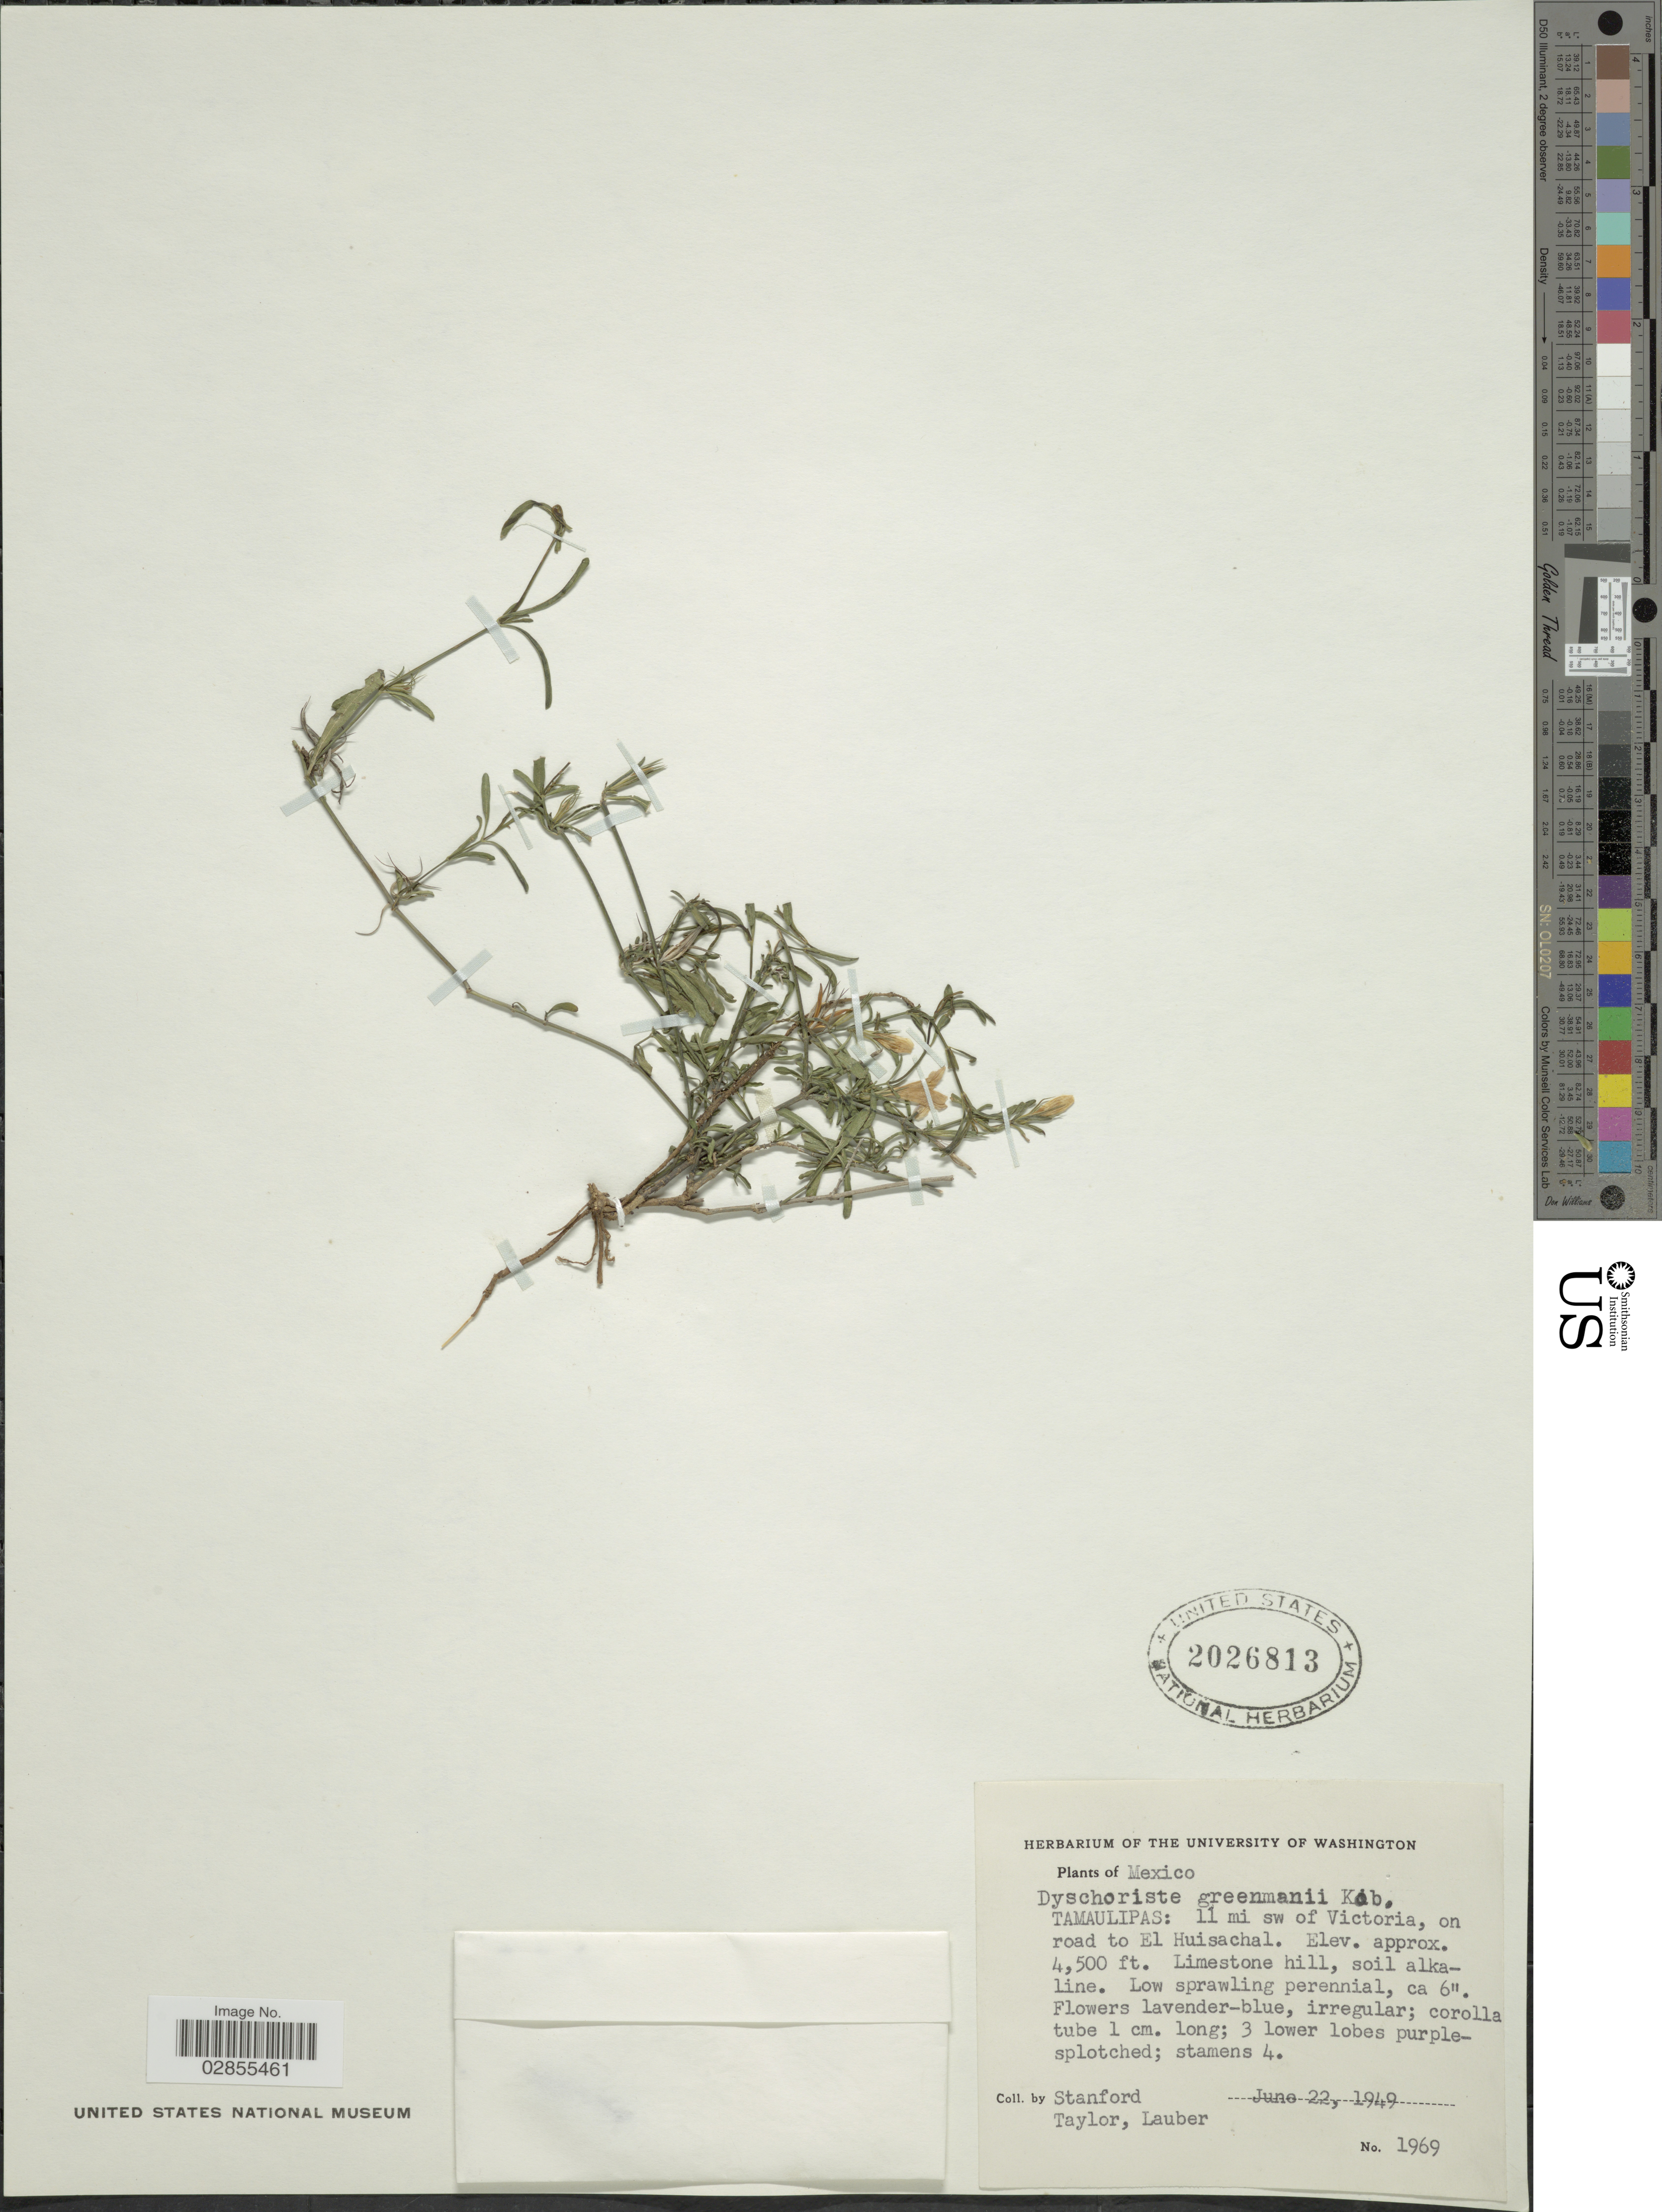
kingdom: Plantae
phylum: Tracheophyta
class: Magnoliopsida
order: Lamiales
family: Acanthaceae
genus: Dyschoriste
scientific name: Dyschoriste greenmanii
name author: Kobuski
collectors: -. Stanford, -. Lauber & -. Taylor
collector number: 1969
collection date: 1949-06-22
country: Mexico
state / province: Tamaulipas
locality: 11 mi sw of Victoria, on road to El Huisachal.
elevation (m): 1372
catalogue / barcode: US 2026813